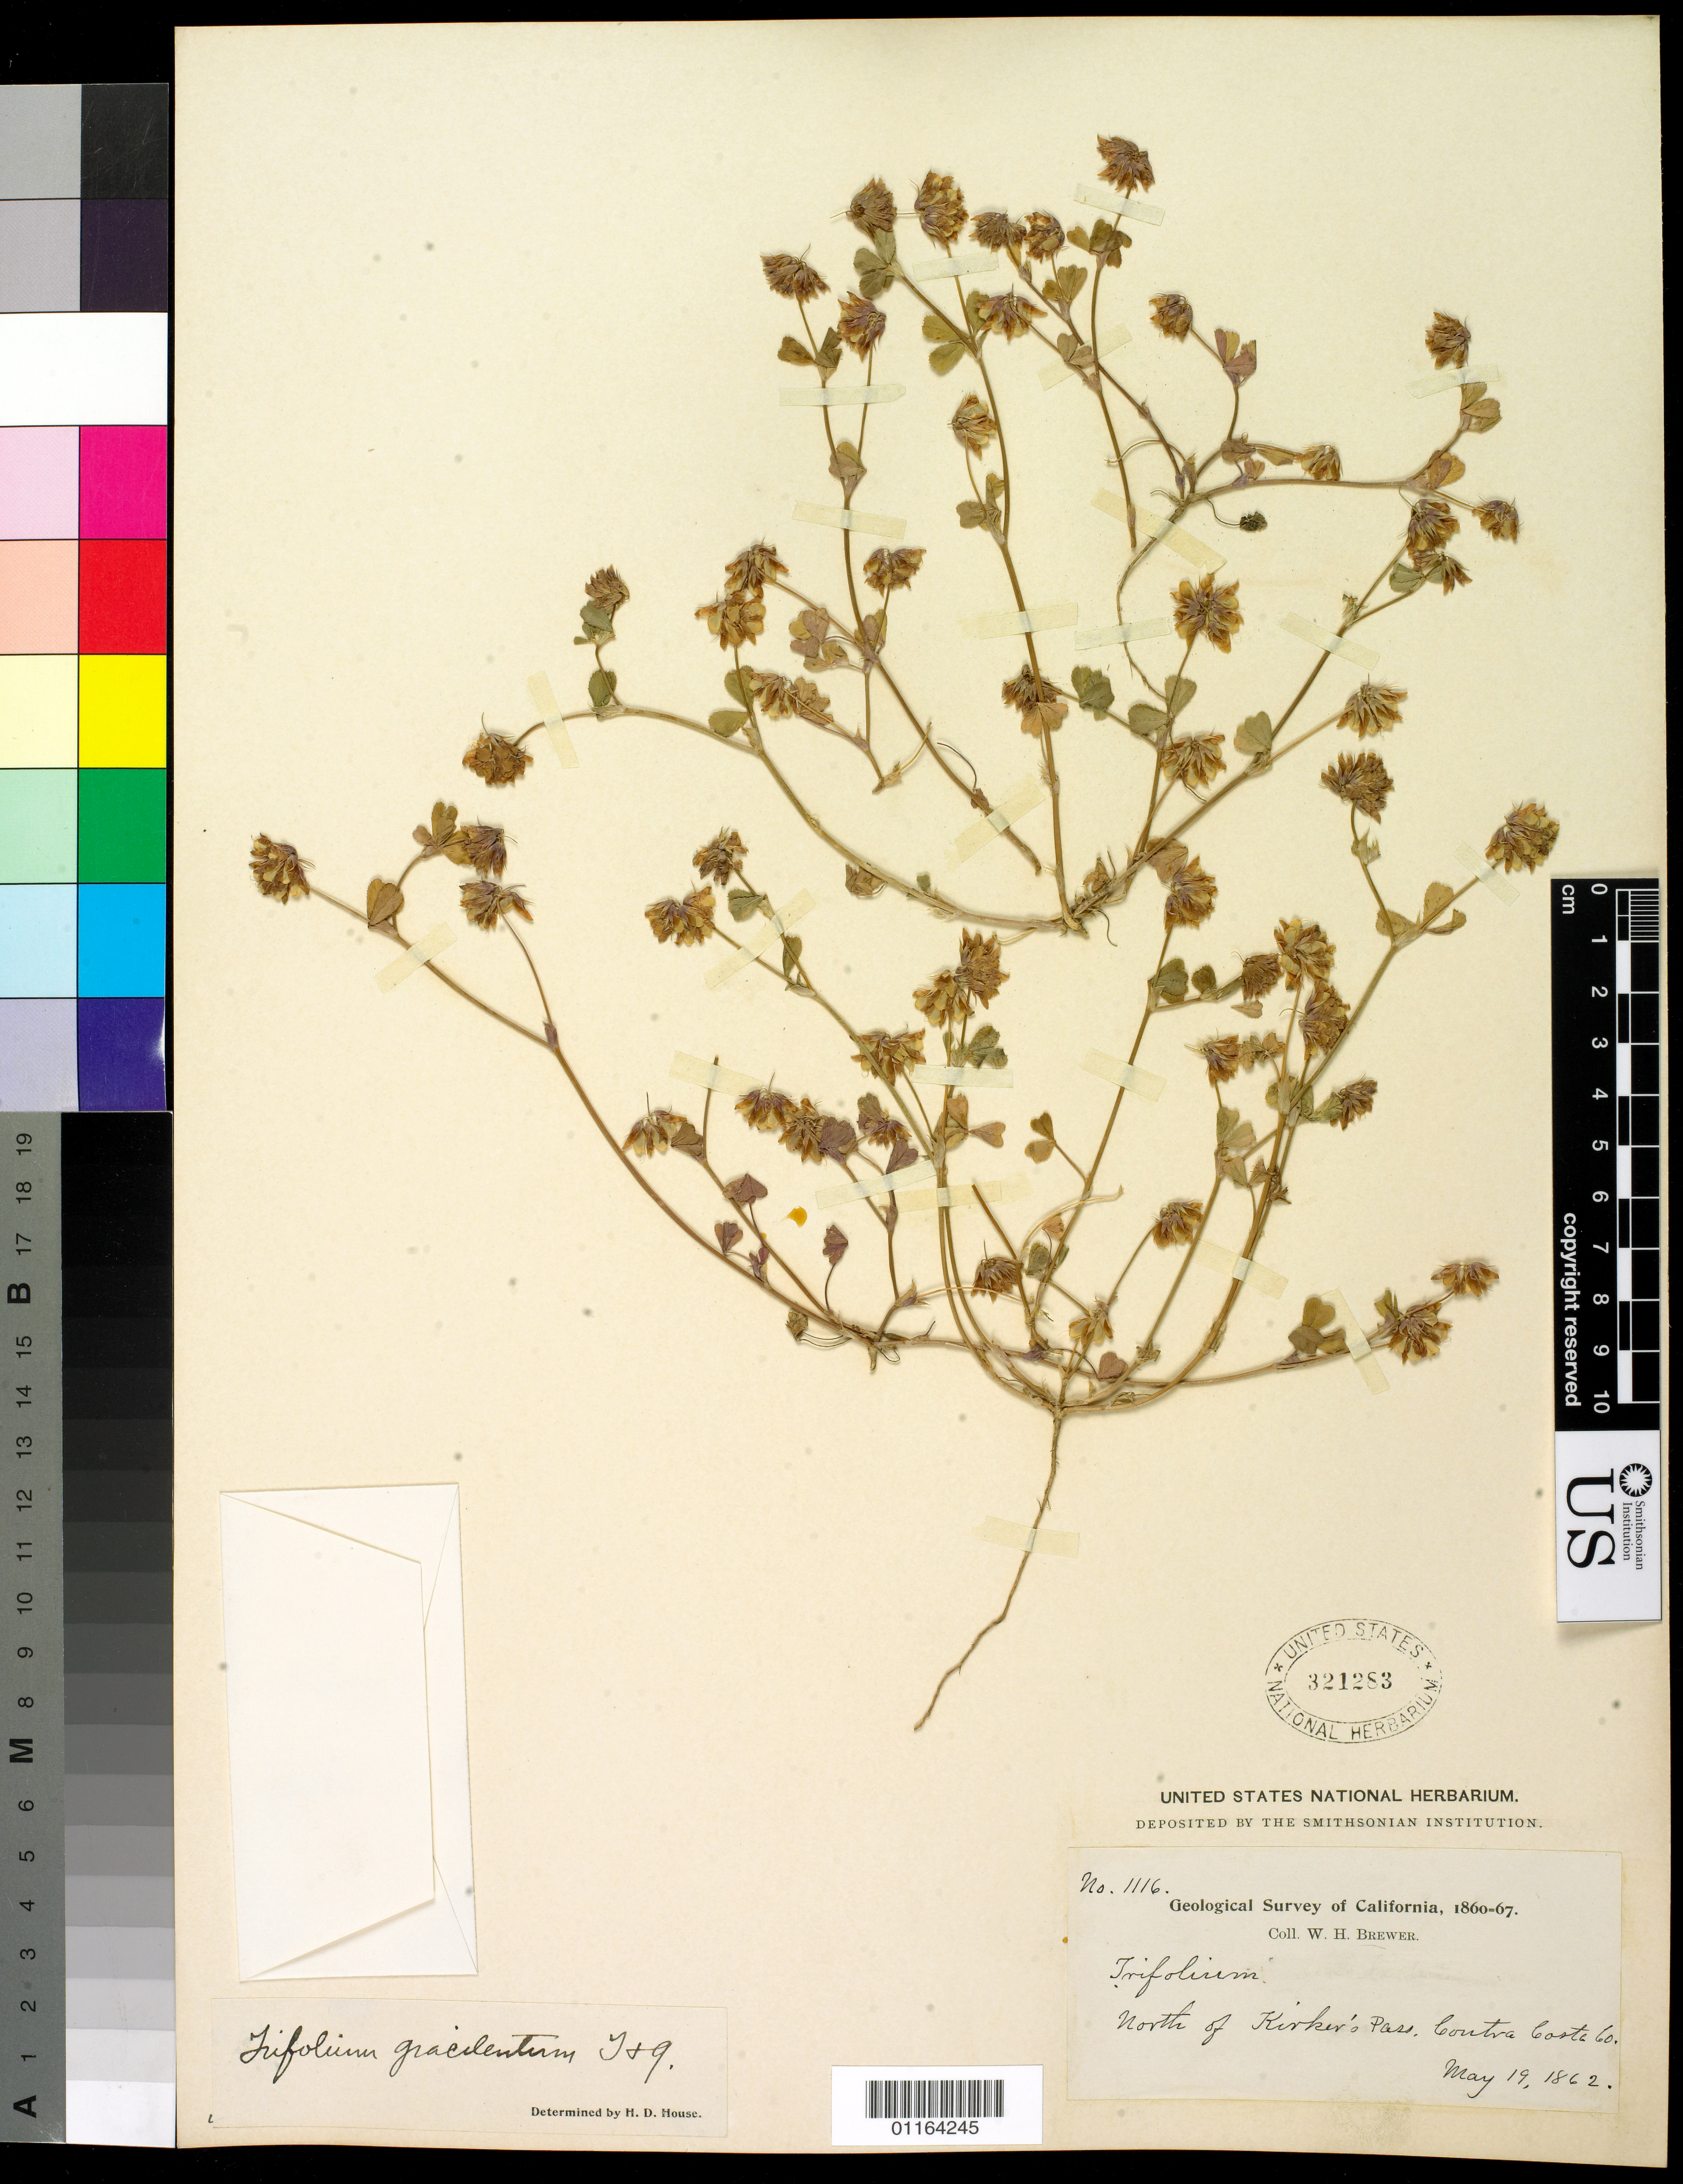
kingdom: Plantae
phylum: Tracheophyta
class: Magnoliopsida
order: Fabales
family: Fabaceae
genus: Trifolium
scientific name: Trifolium gracilentum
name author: Torr. & A. Gray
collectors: W. H. Brewer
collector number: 1116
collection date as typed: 19 May 1862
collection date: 1862-05-19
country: United States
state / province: California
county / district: Contra Costa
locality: N of Kirker's Pass.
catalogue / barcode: US 321283